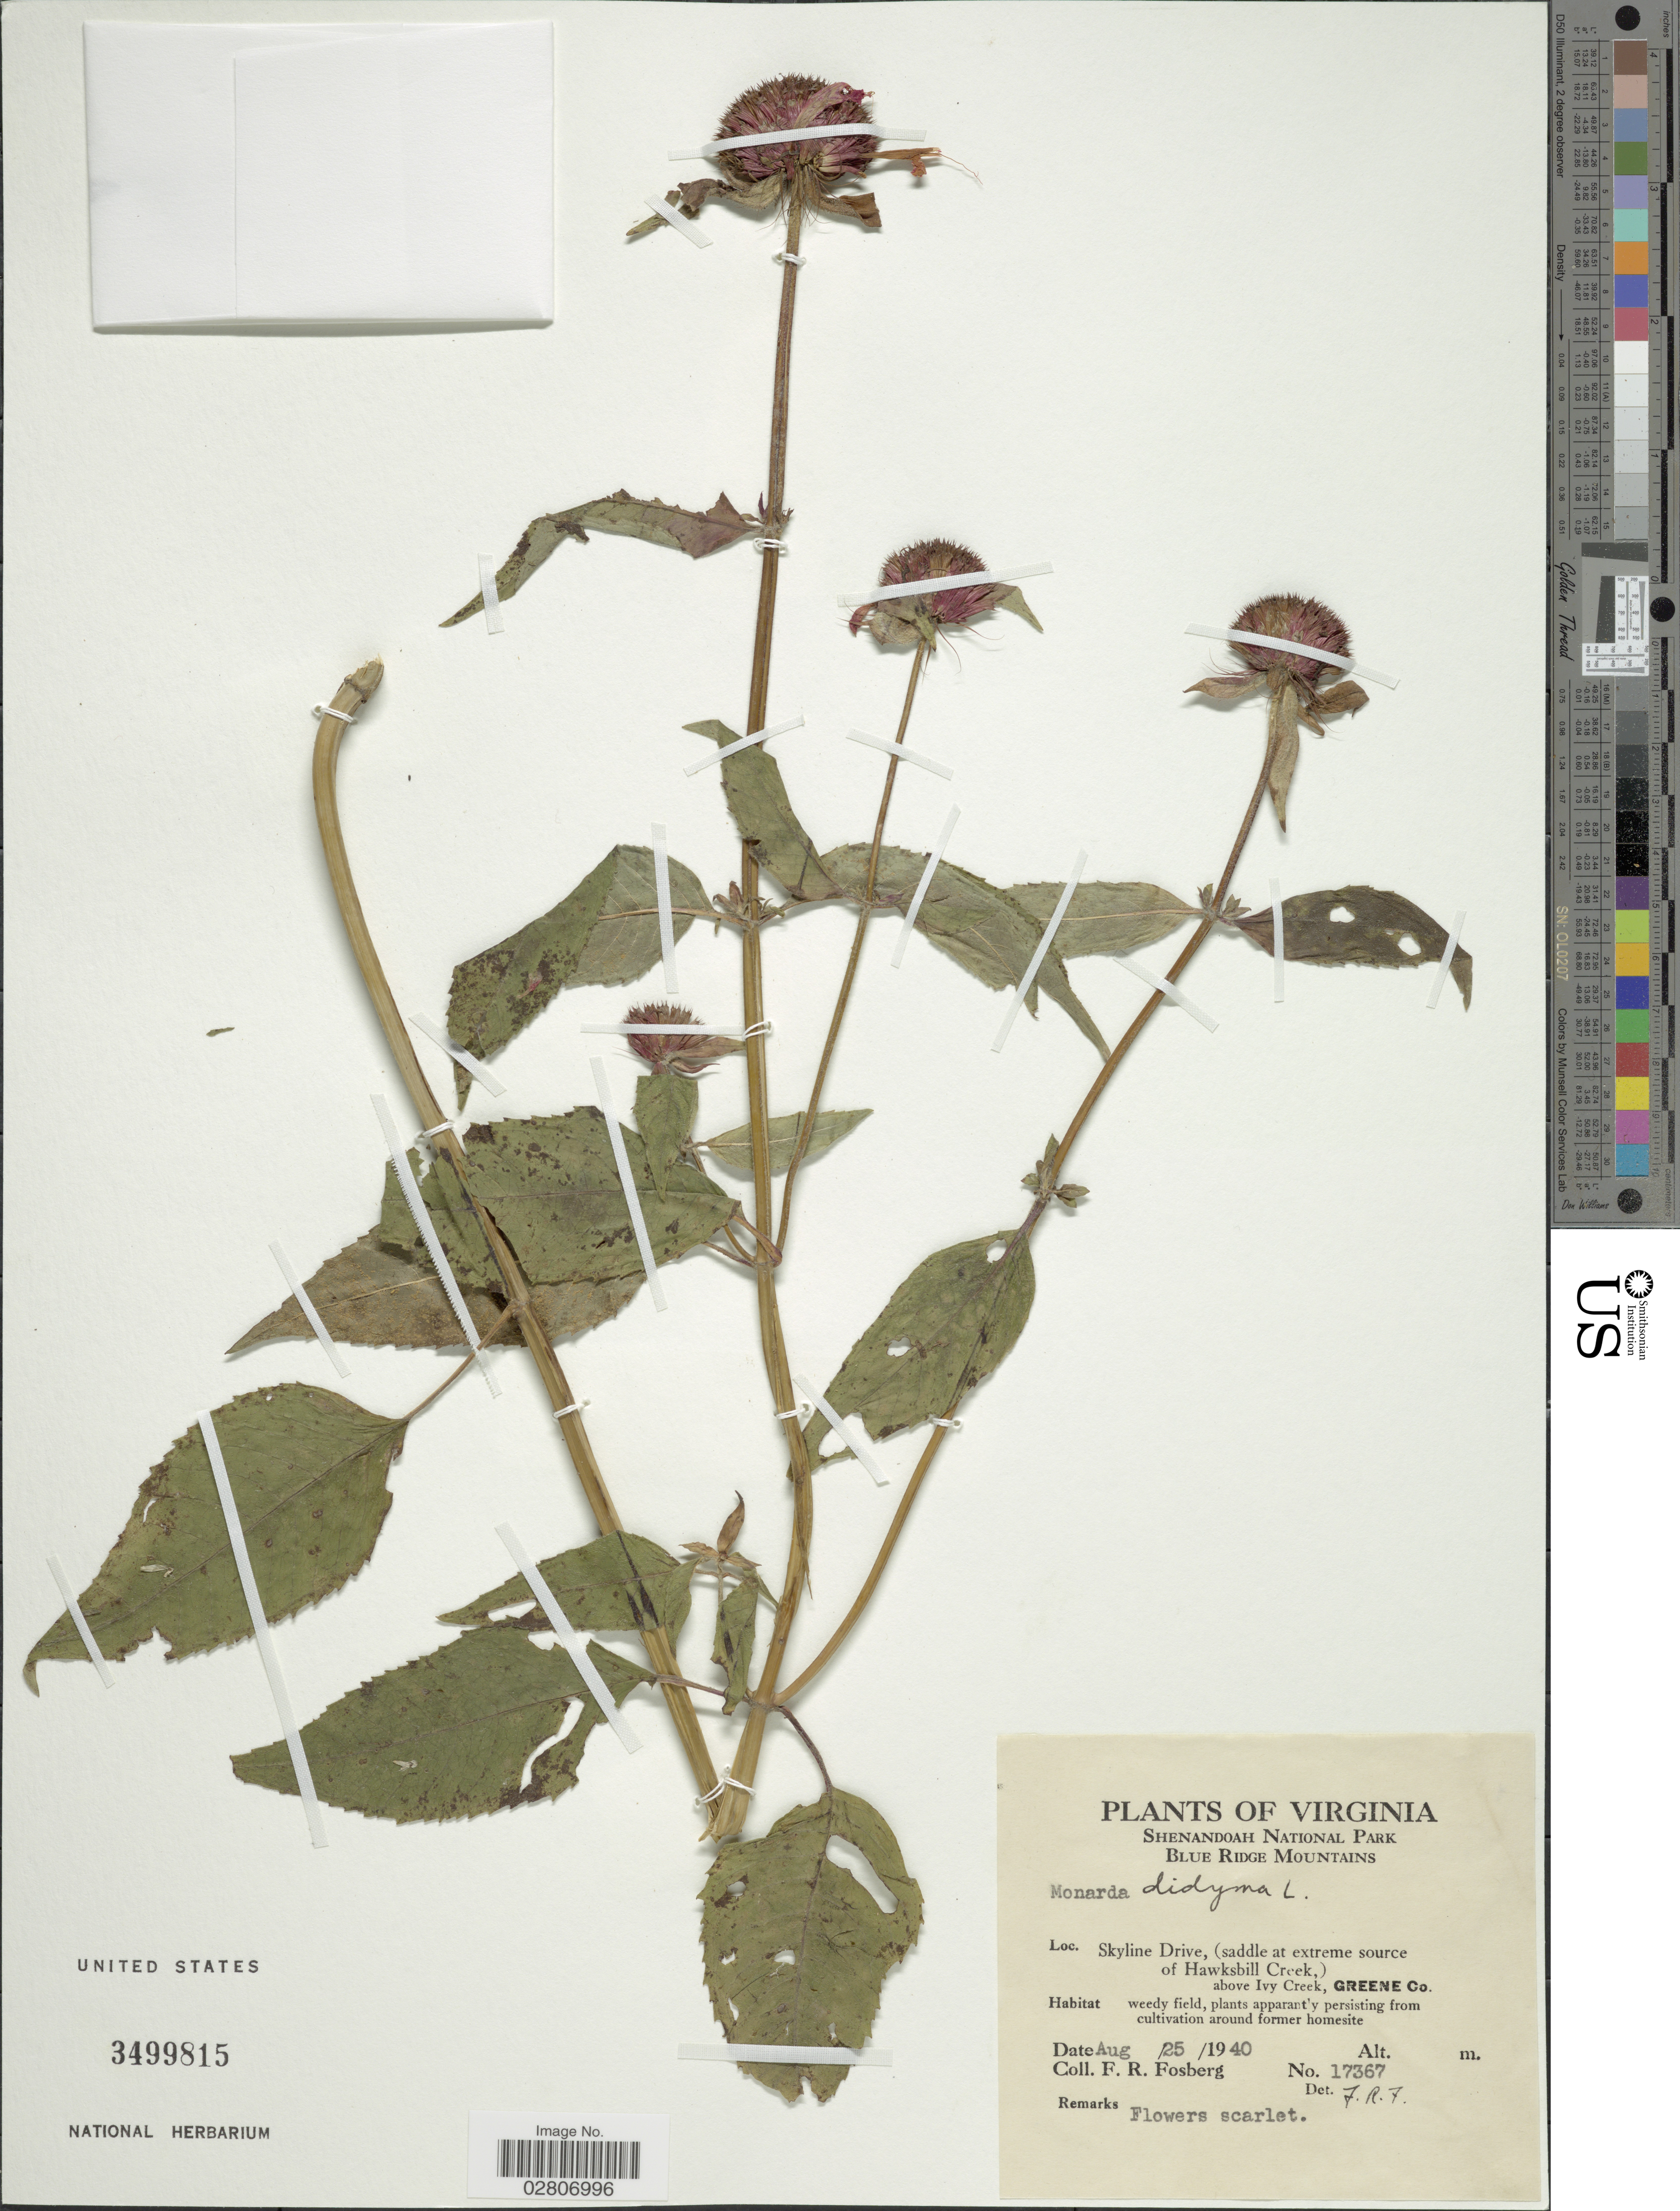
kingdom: Plantae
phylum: Tracheophyta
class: Magnoliopsida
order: Lamiales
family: Lamiaceae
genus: Monarda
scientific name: Monarda didyma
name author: L.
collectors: F. R. Fosberg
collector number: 17367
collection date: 1940-08-25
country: United States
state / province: Virginia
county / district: Greene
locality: Shenandoah National Park. Blue Ridge Mountains. Skyline Drive, (saddle at extreme source of Hawksbill Creek,) above Ivy Creek, Greene Co.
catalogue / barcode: US 3499815